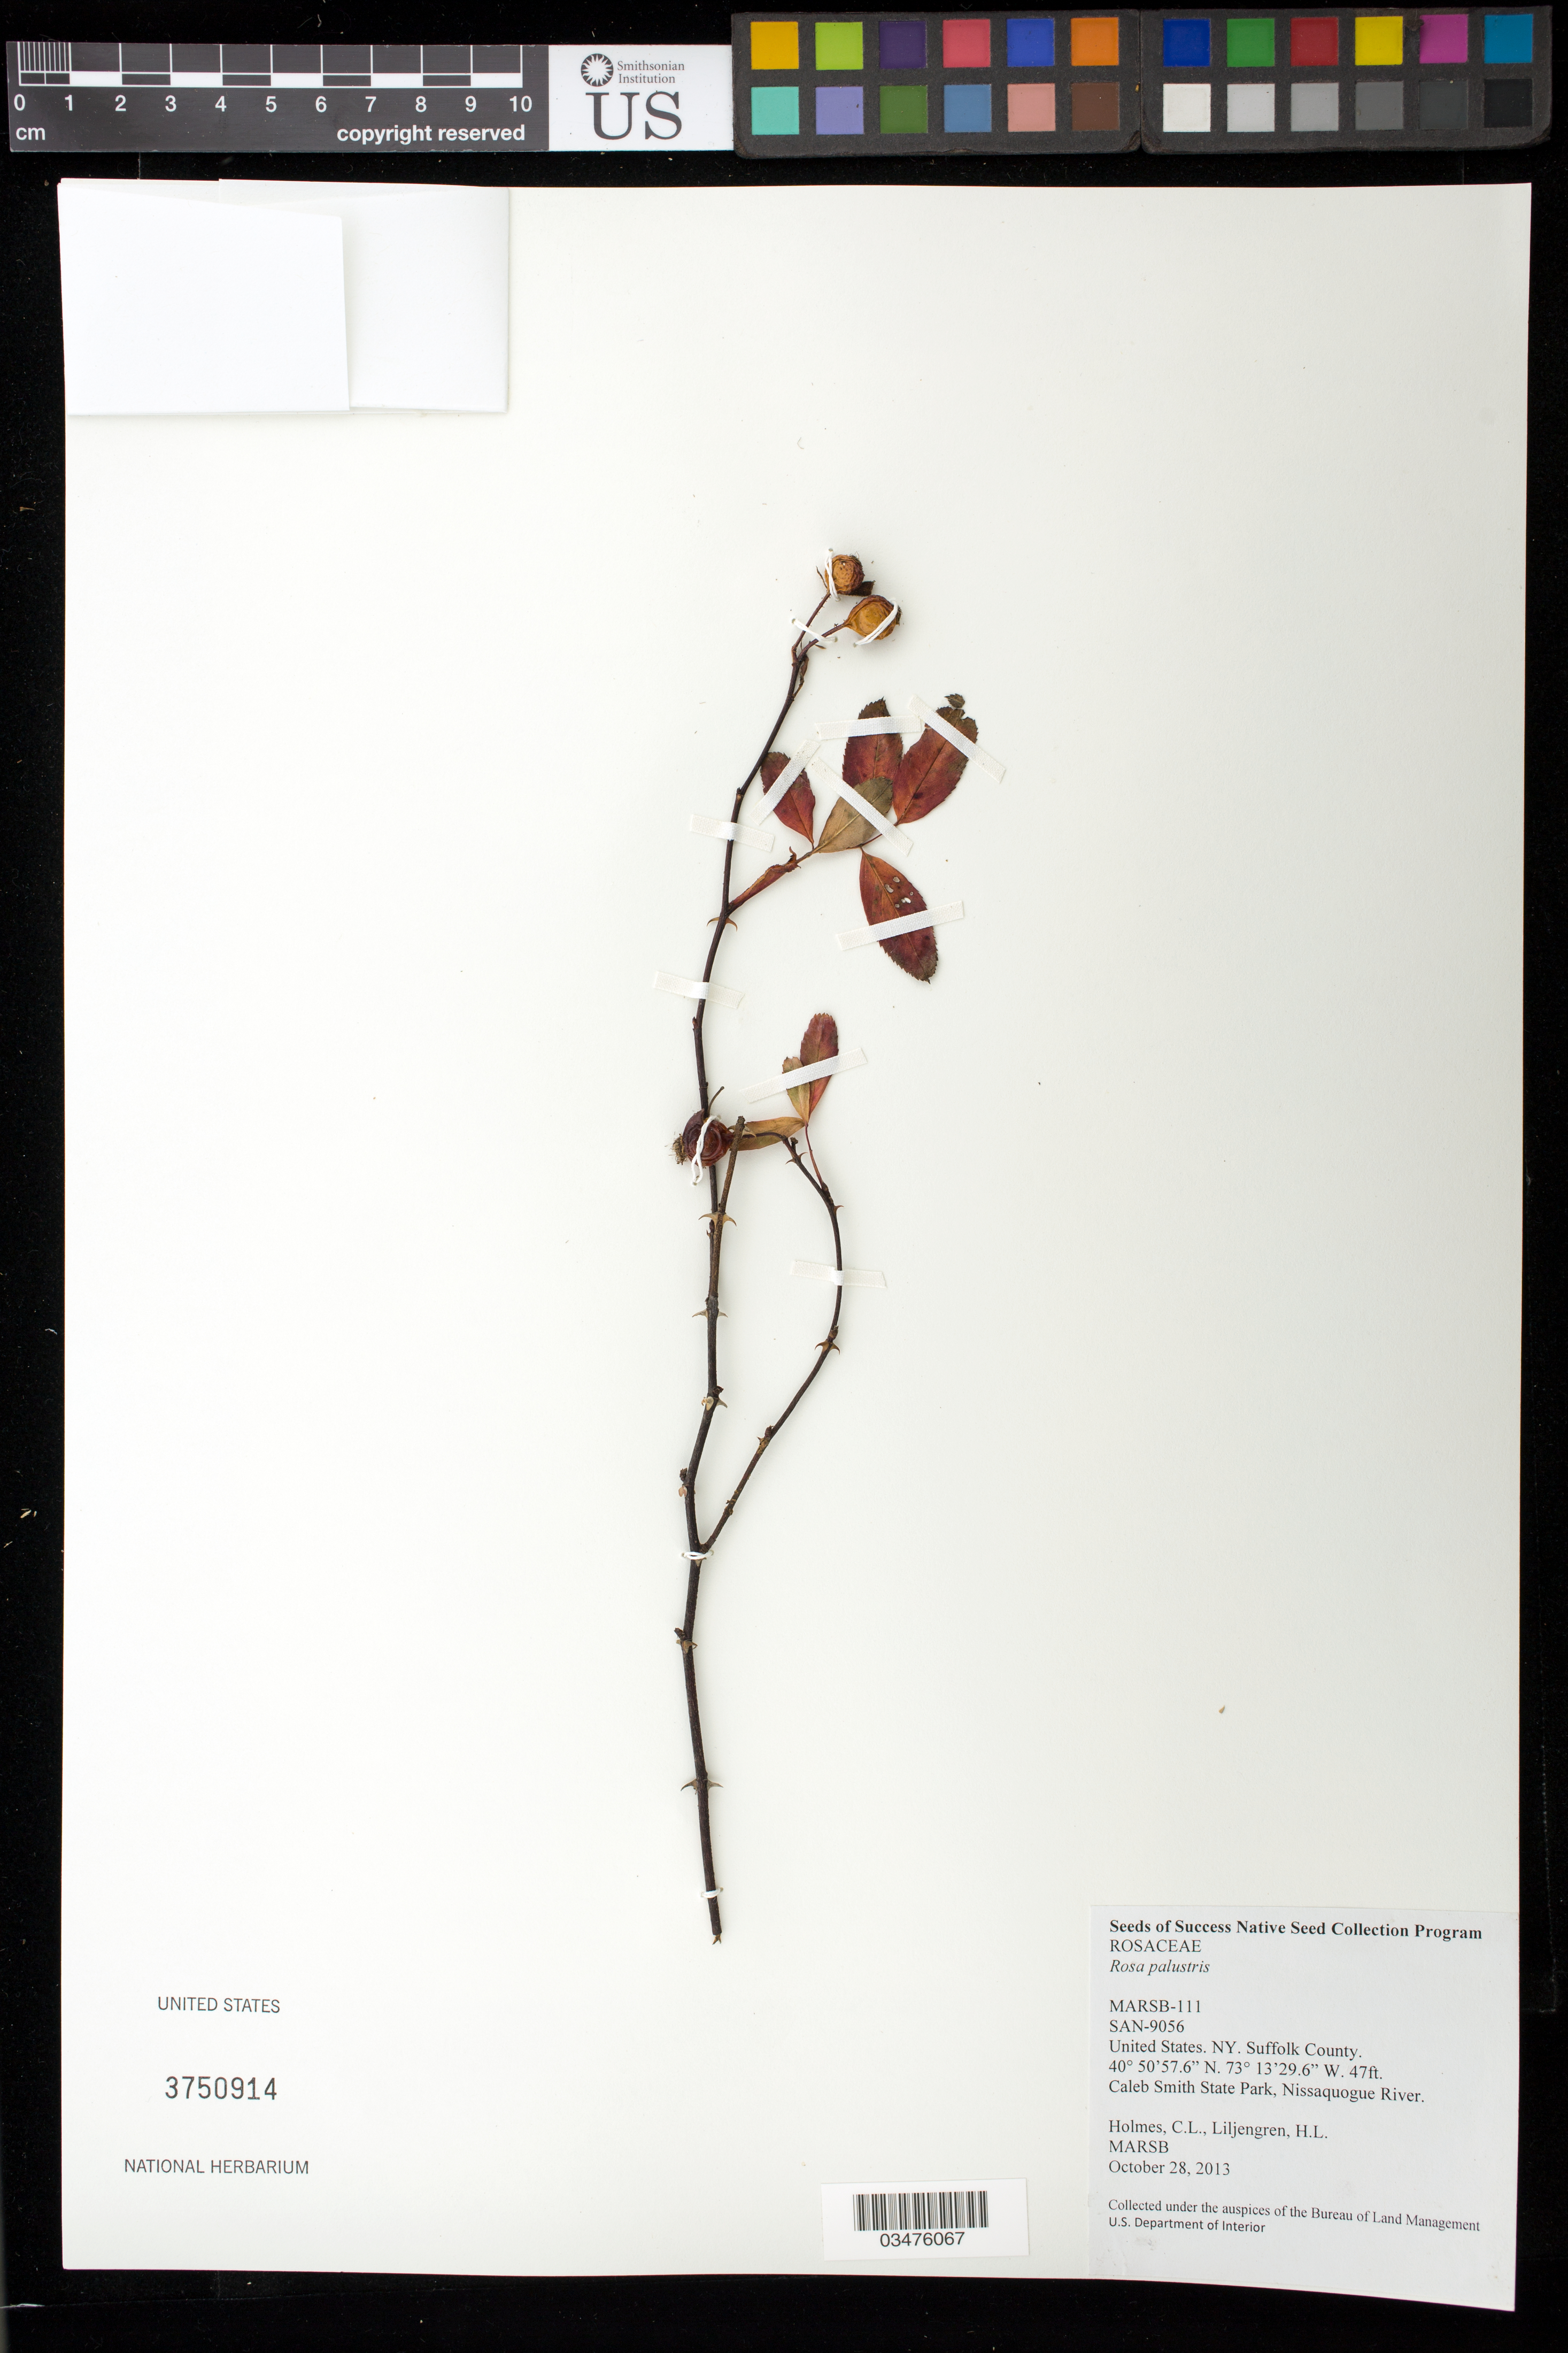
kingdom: Plantae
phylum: Tracheophyta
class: Magnoliopsida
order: Rosales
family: Rosaceae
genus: Rosa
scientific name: Rosa palustris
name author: Marshall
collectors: C. Holmes & H. Liljengren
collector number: MARSB-111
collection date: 2013-10-28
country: United States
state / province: New York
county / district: Suffolk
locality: Caleb Smith State Park, Nissaquogue River.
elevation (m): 14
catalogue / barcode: US 3750914